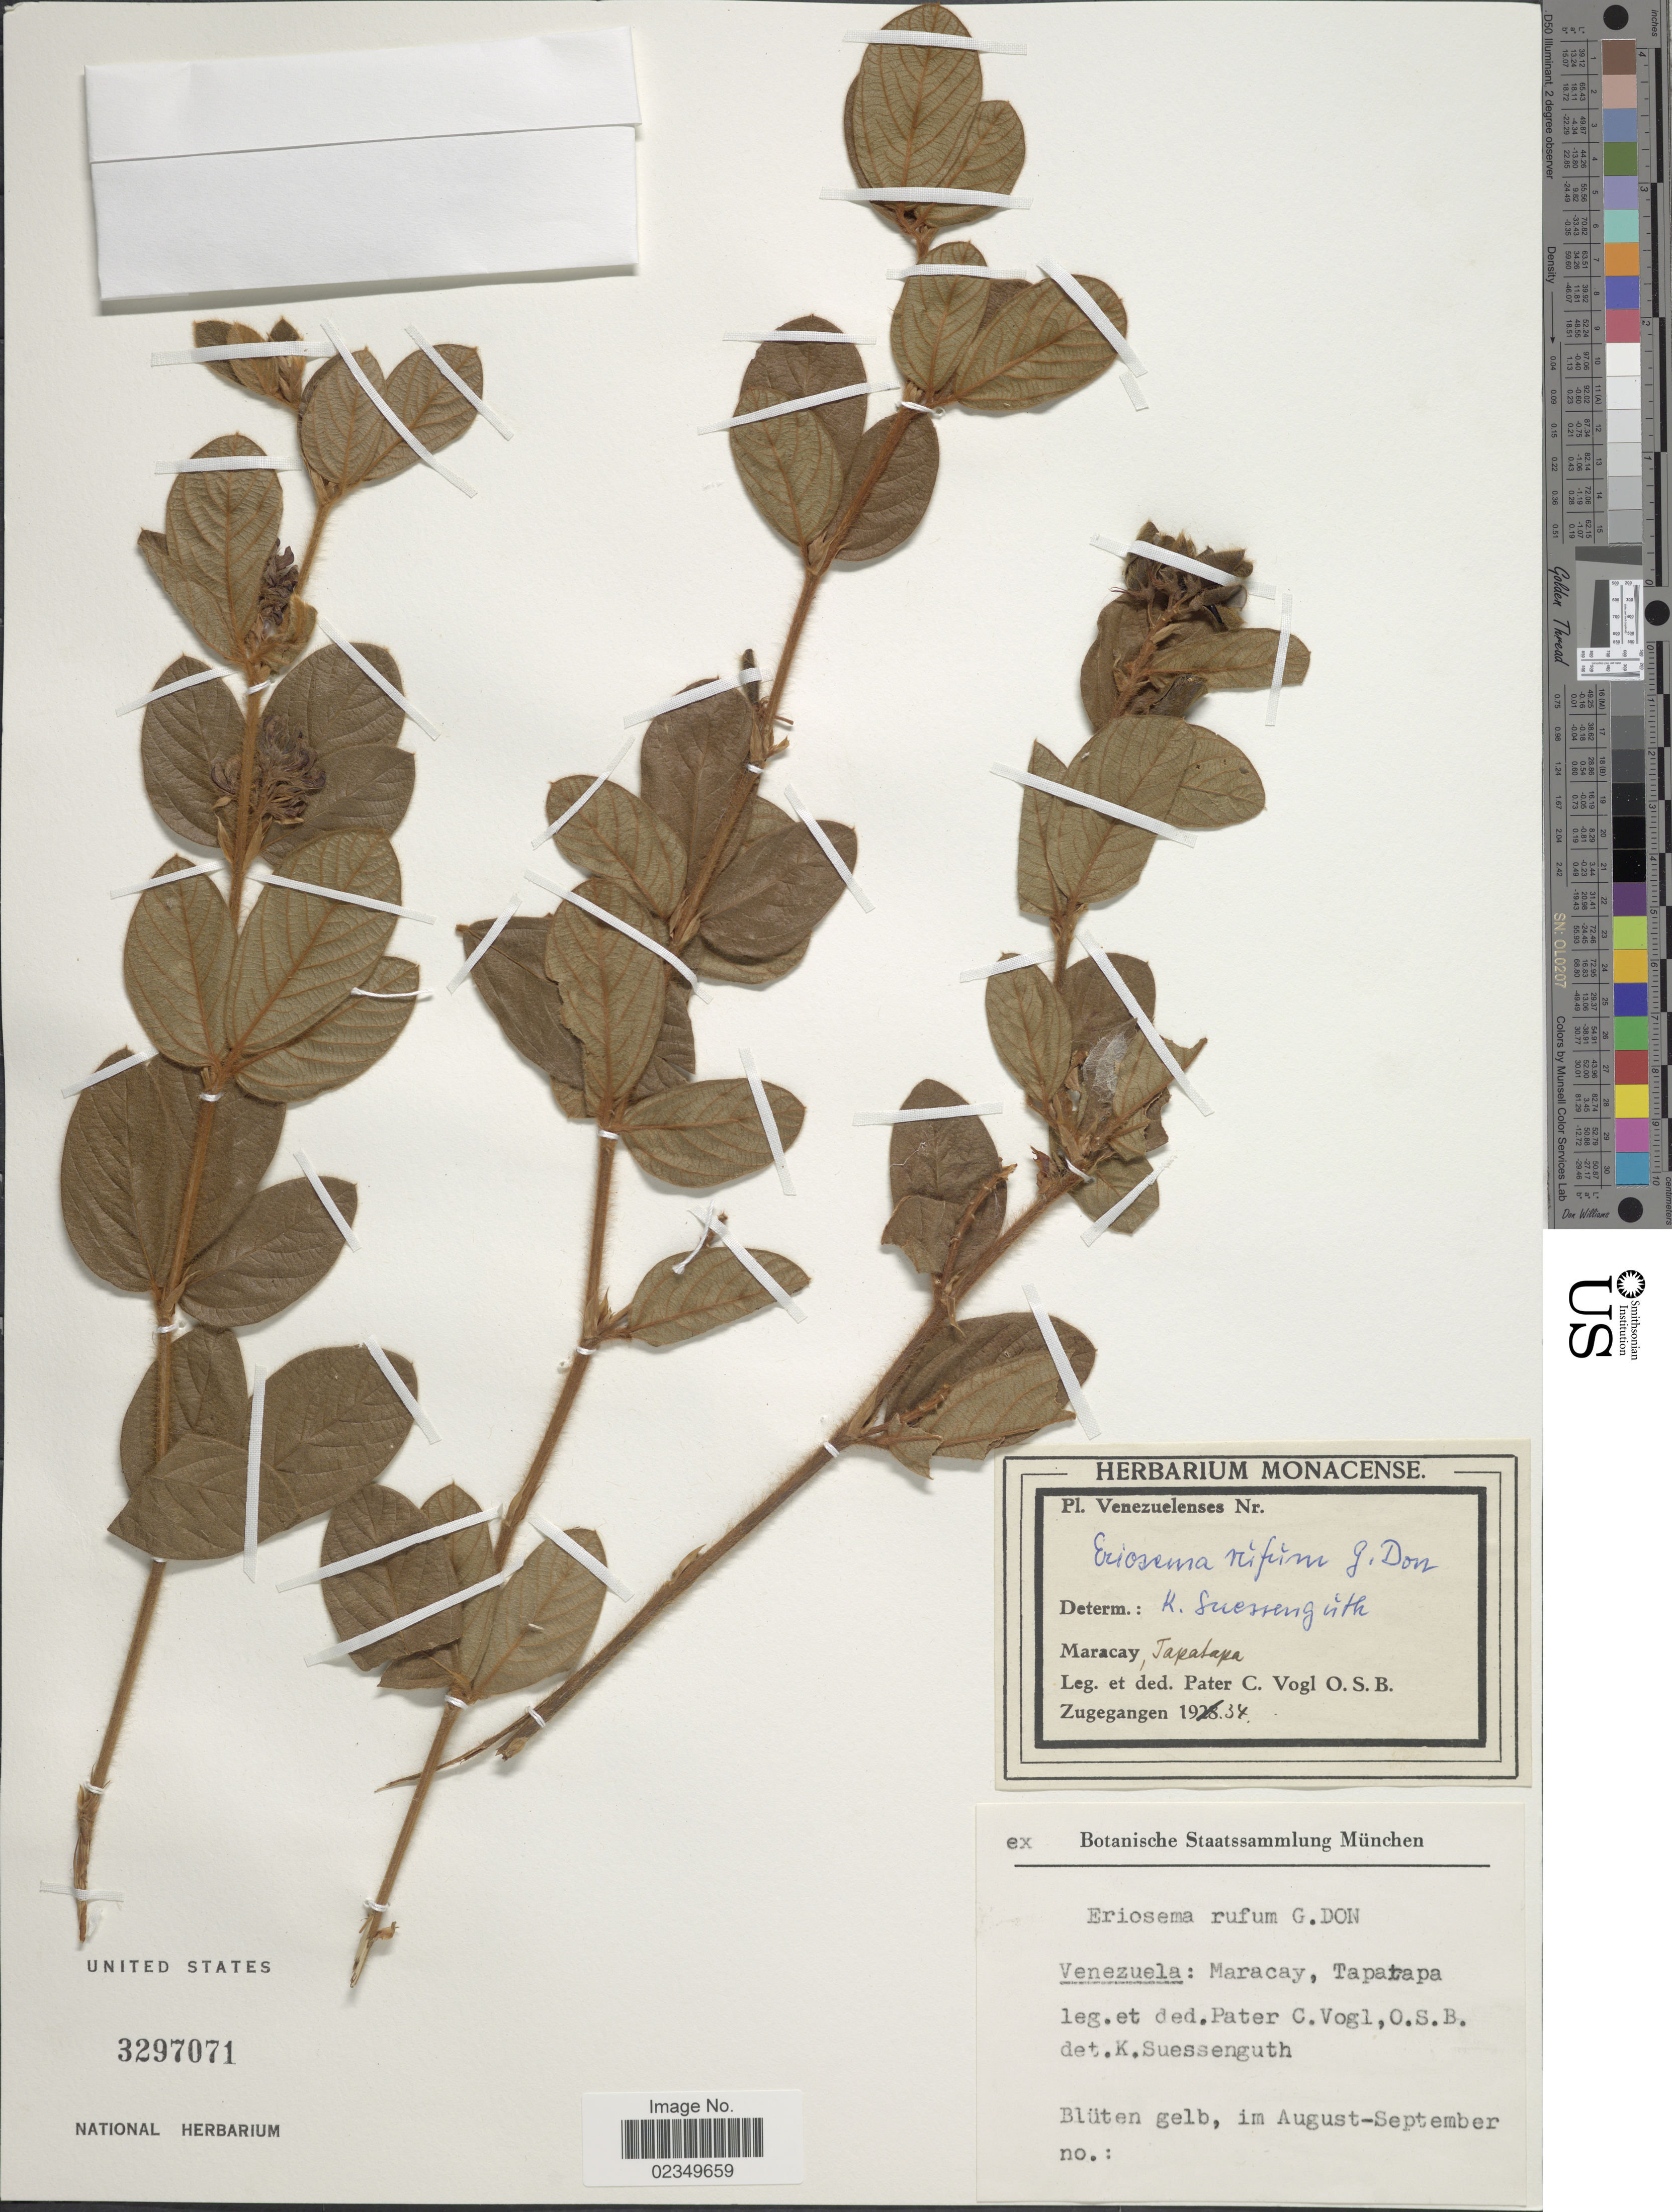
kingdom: Plantae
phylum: Tracheophyta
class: Magnoliopsida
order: Fabales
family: Fabaceae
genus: Eriosema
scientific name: Eriosema rufum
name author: (Kunth) G. Don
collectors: P. C. Vogl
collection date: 1934-08/1934-09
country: Venezuela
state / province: Aragua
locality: Maracay, Tapatapa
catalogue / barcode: US 3297071